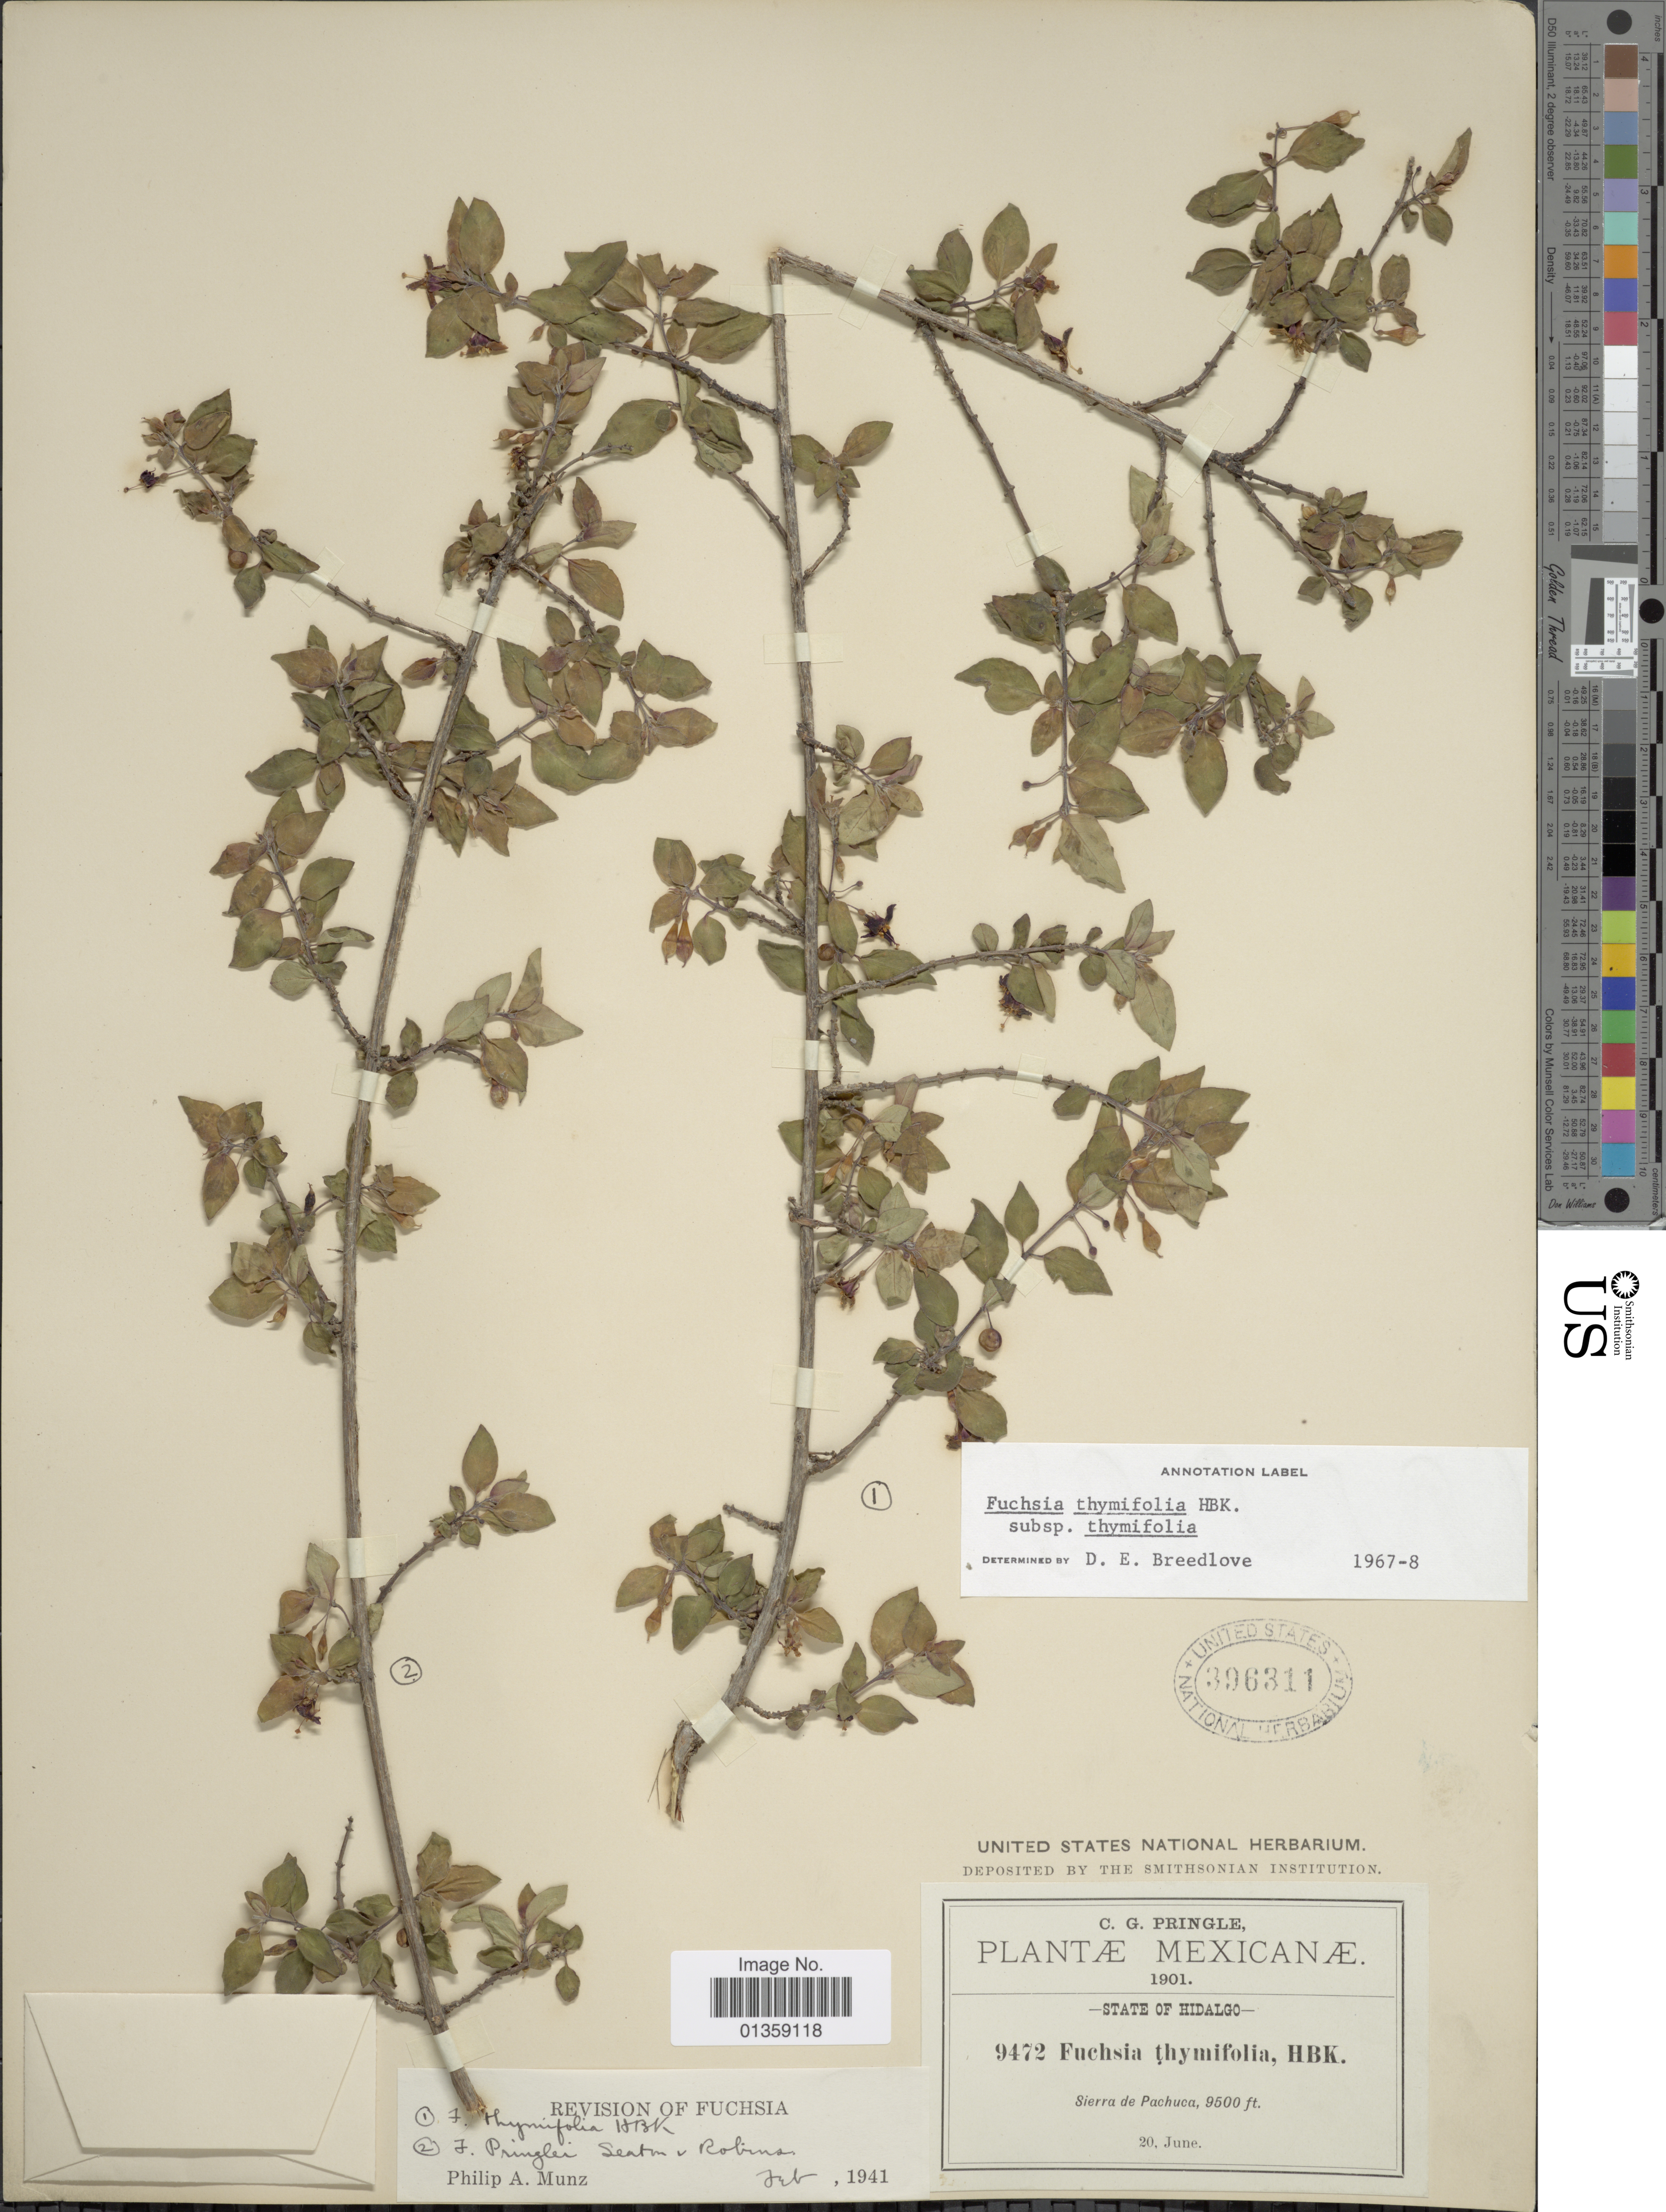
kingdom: Plantae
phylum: Tracheophyta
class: Magnoliopsida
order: Myrtales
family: Onagraceae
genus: Fuchsia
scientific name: Fuchsia thymifolia subsp. thymifolia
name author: Kunth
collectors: C. G. Pringle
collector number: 9472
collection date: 1901-06-20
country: Mexico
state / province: Hidalgo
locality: Sierra de Pachuca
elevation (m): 2896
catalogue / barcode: US 396311